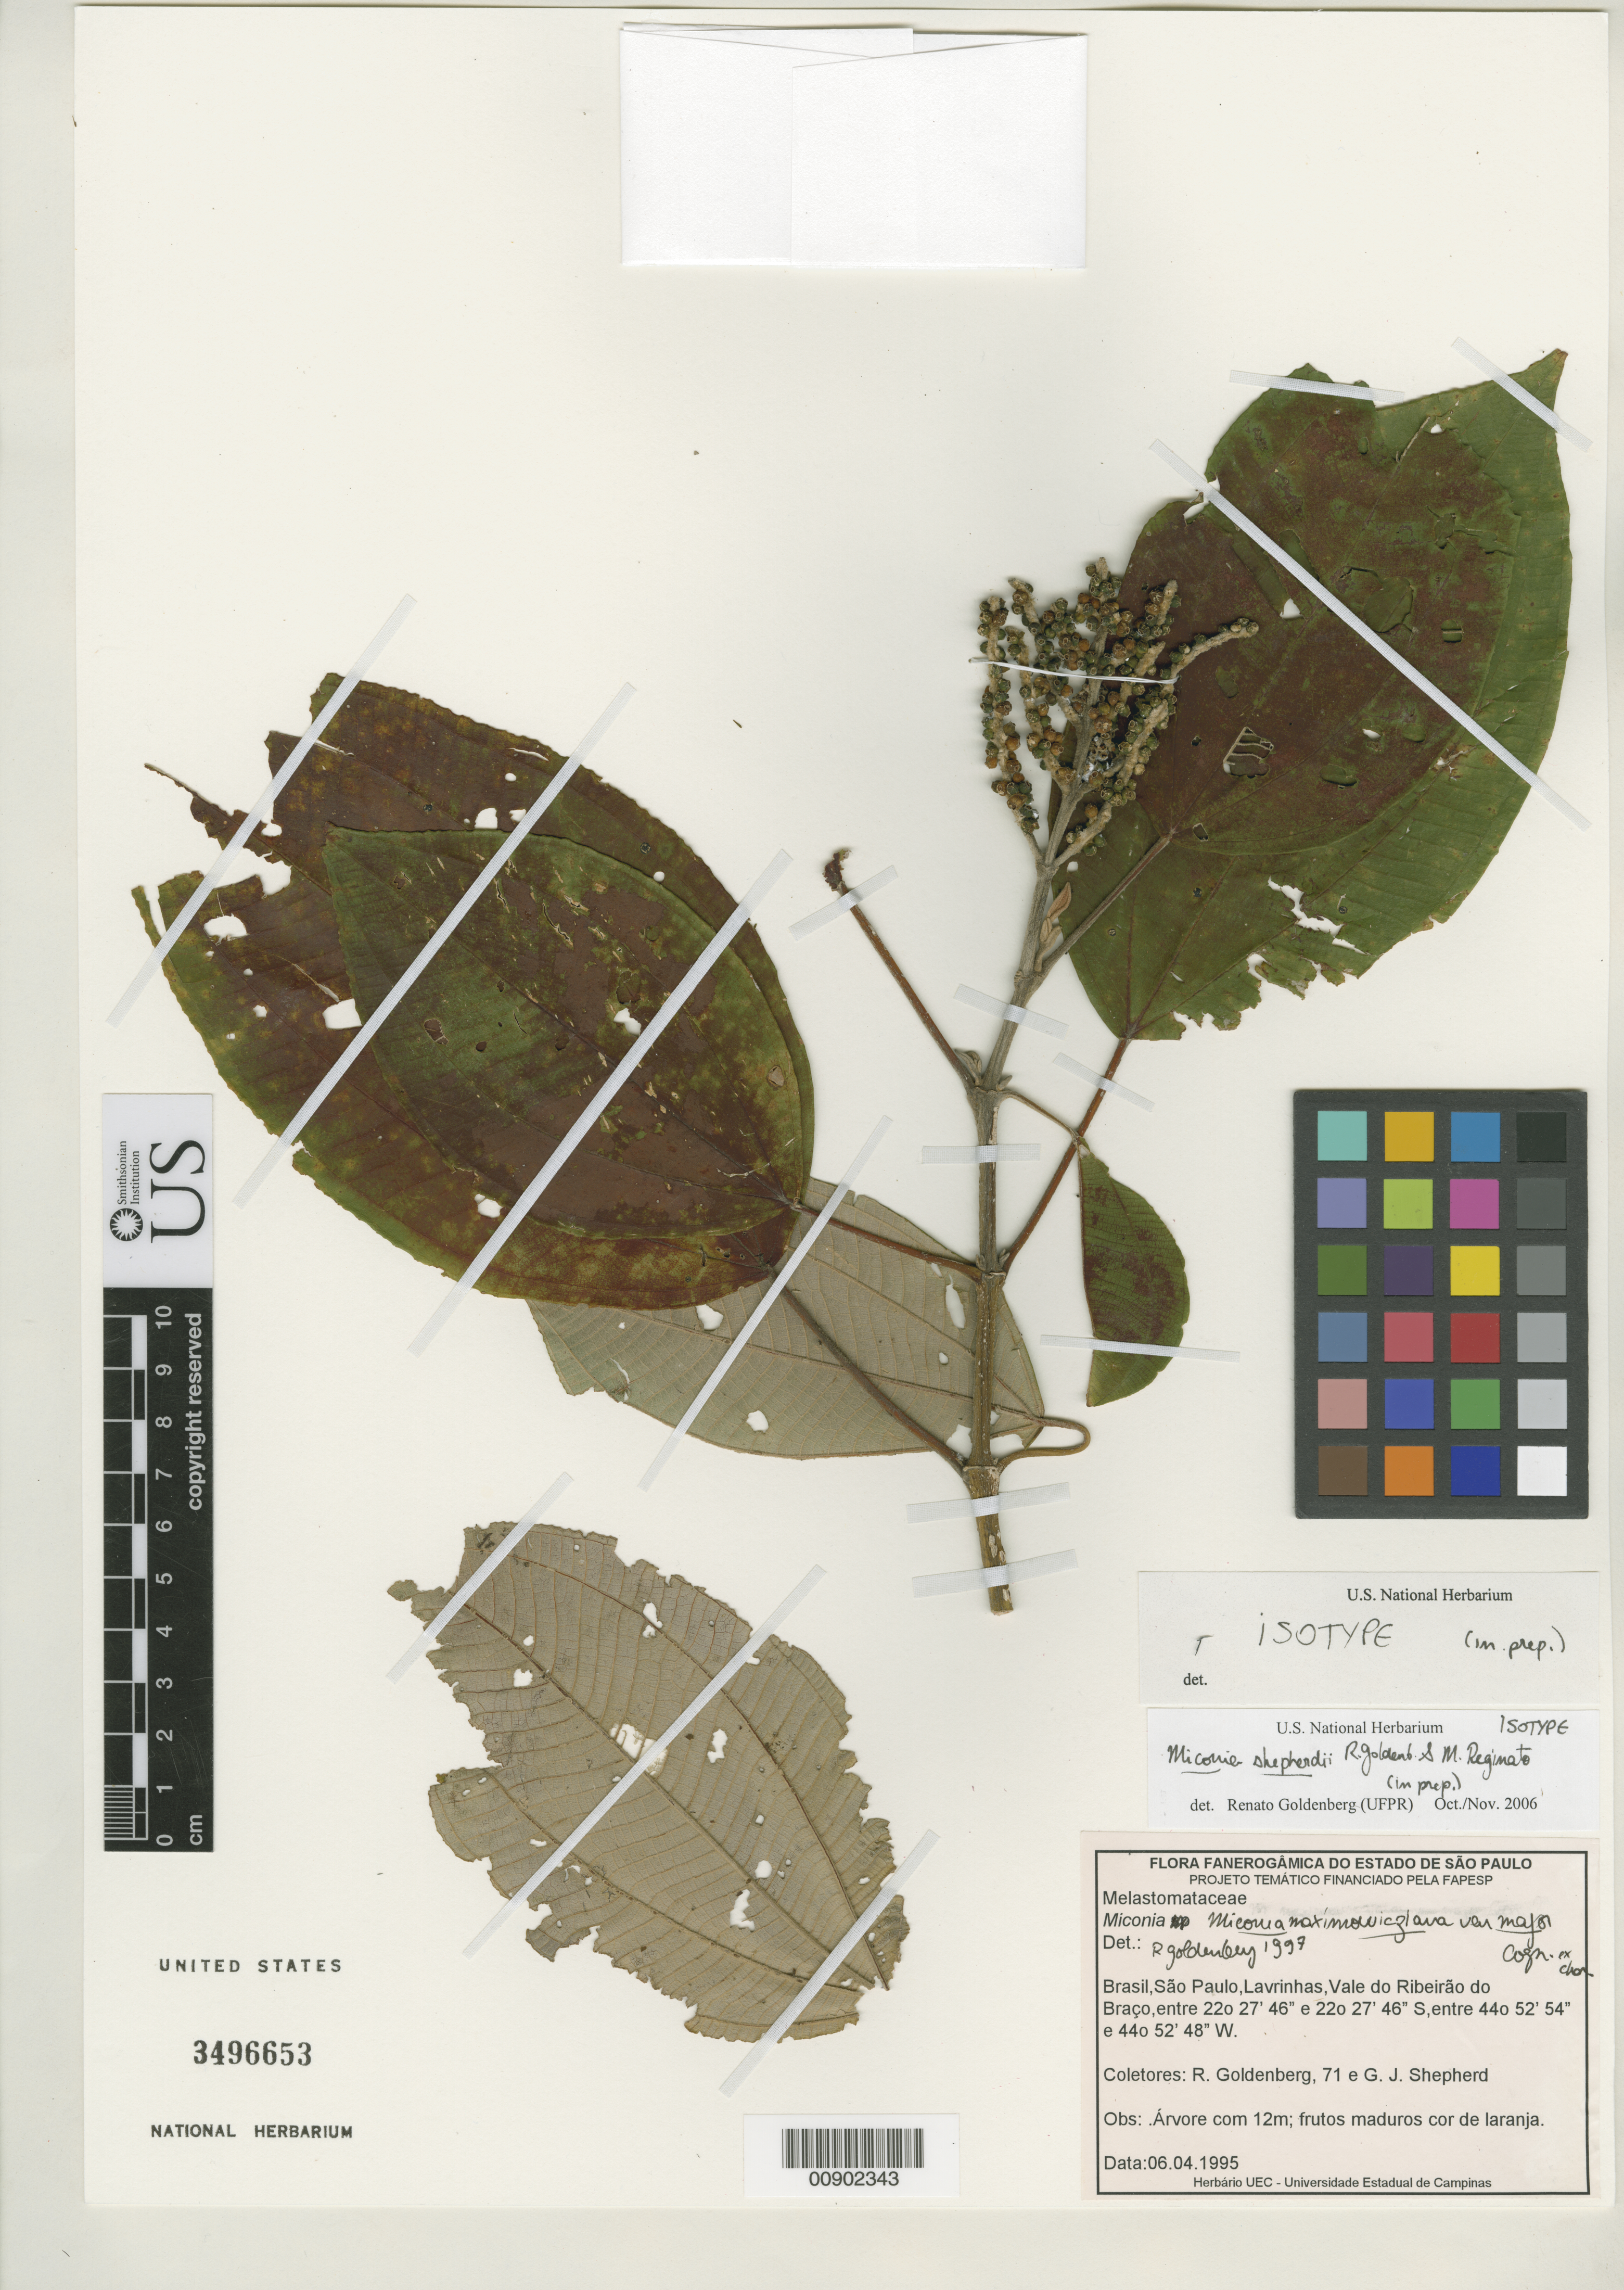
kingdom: Plantae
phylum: Tracheophyta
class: Magnoliopsida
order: Myrtales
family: Melastomataceae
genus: Miconia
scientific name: Miconia shepherdii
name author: R. Goldenb. & Reginato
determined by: Goldenberg, R.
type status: Isotype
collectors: R. Goldenberg & G. J. Shepherd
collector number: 71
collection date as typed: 06 Apr 1995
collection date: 1995-04-06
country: Brazil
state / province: São Paulo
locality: Brasil, São Paulo, Lavrinhas, Vale do Riberão do Braço.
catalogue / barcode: US 3496653